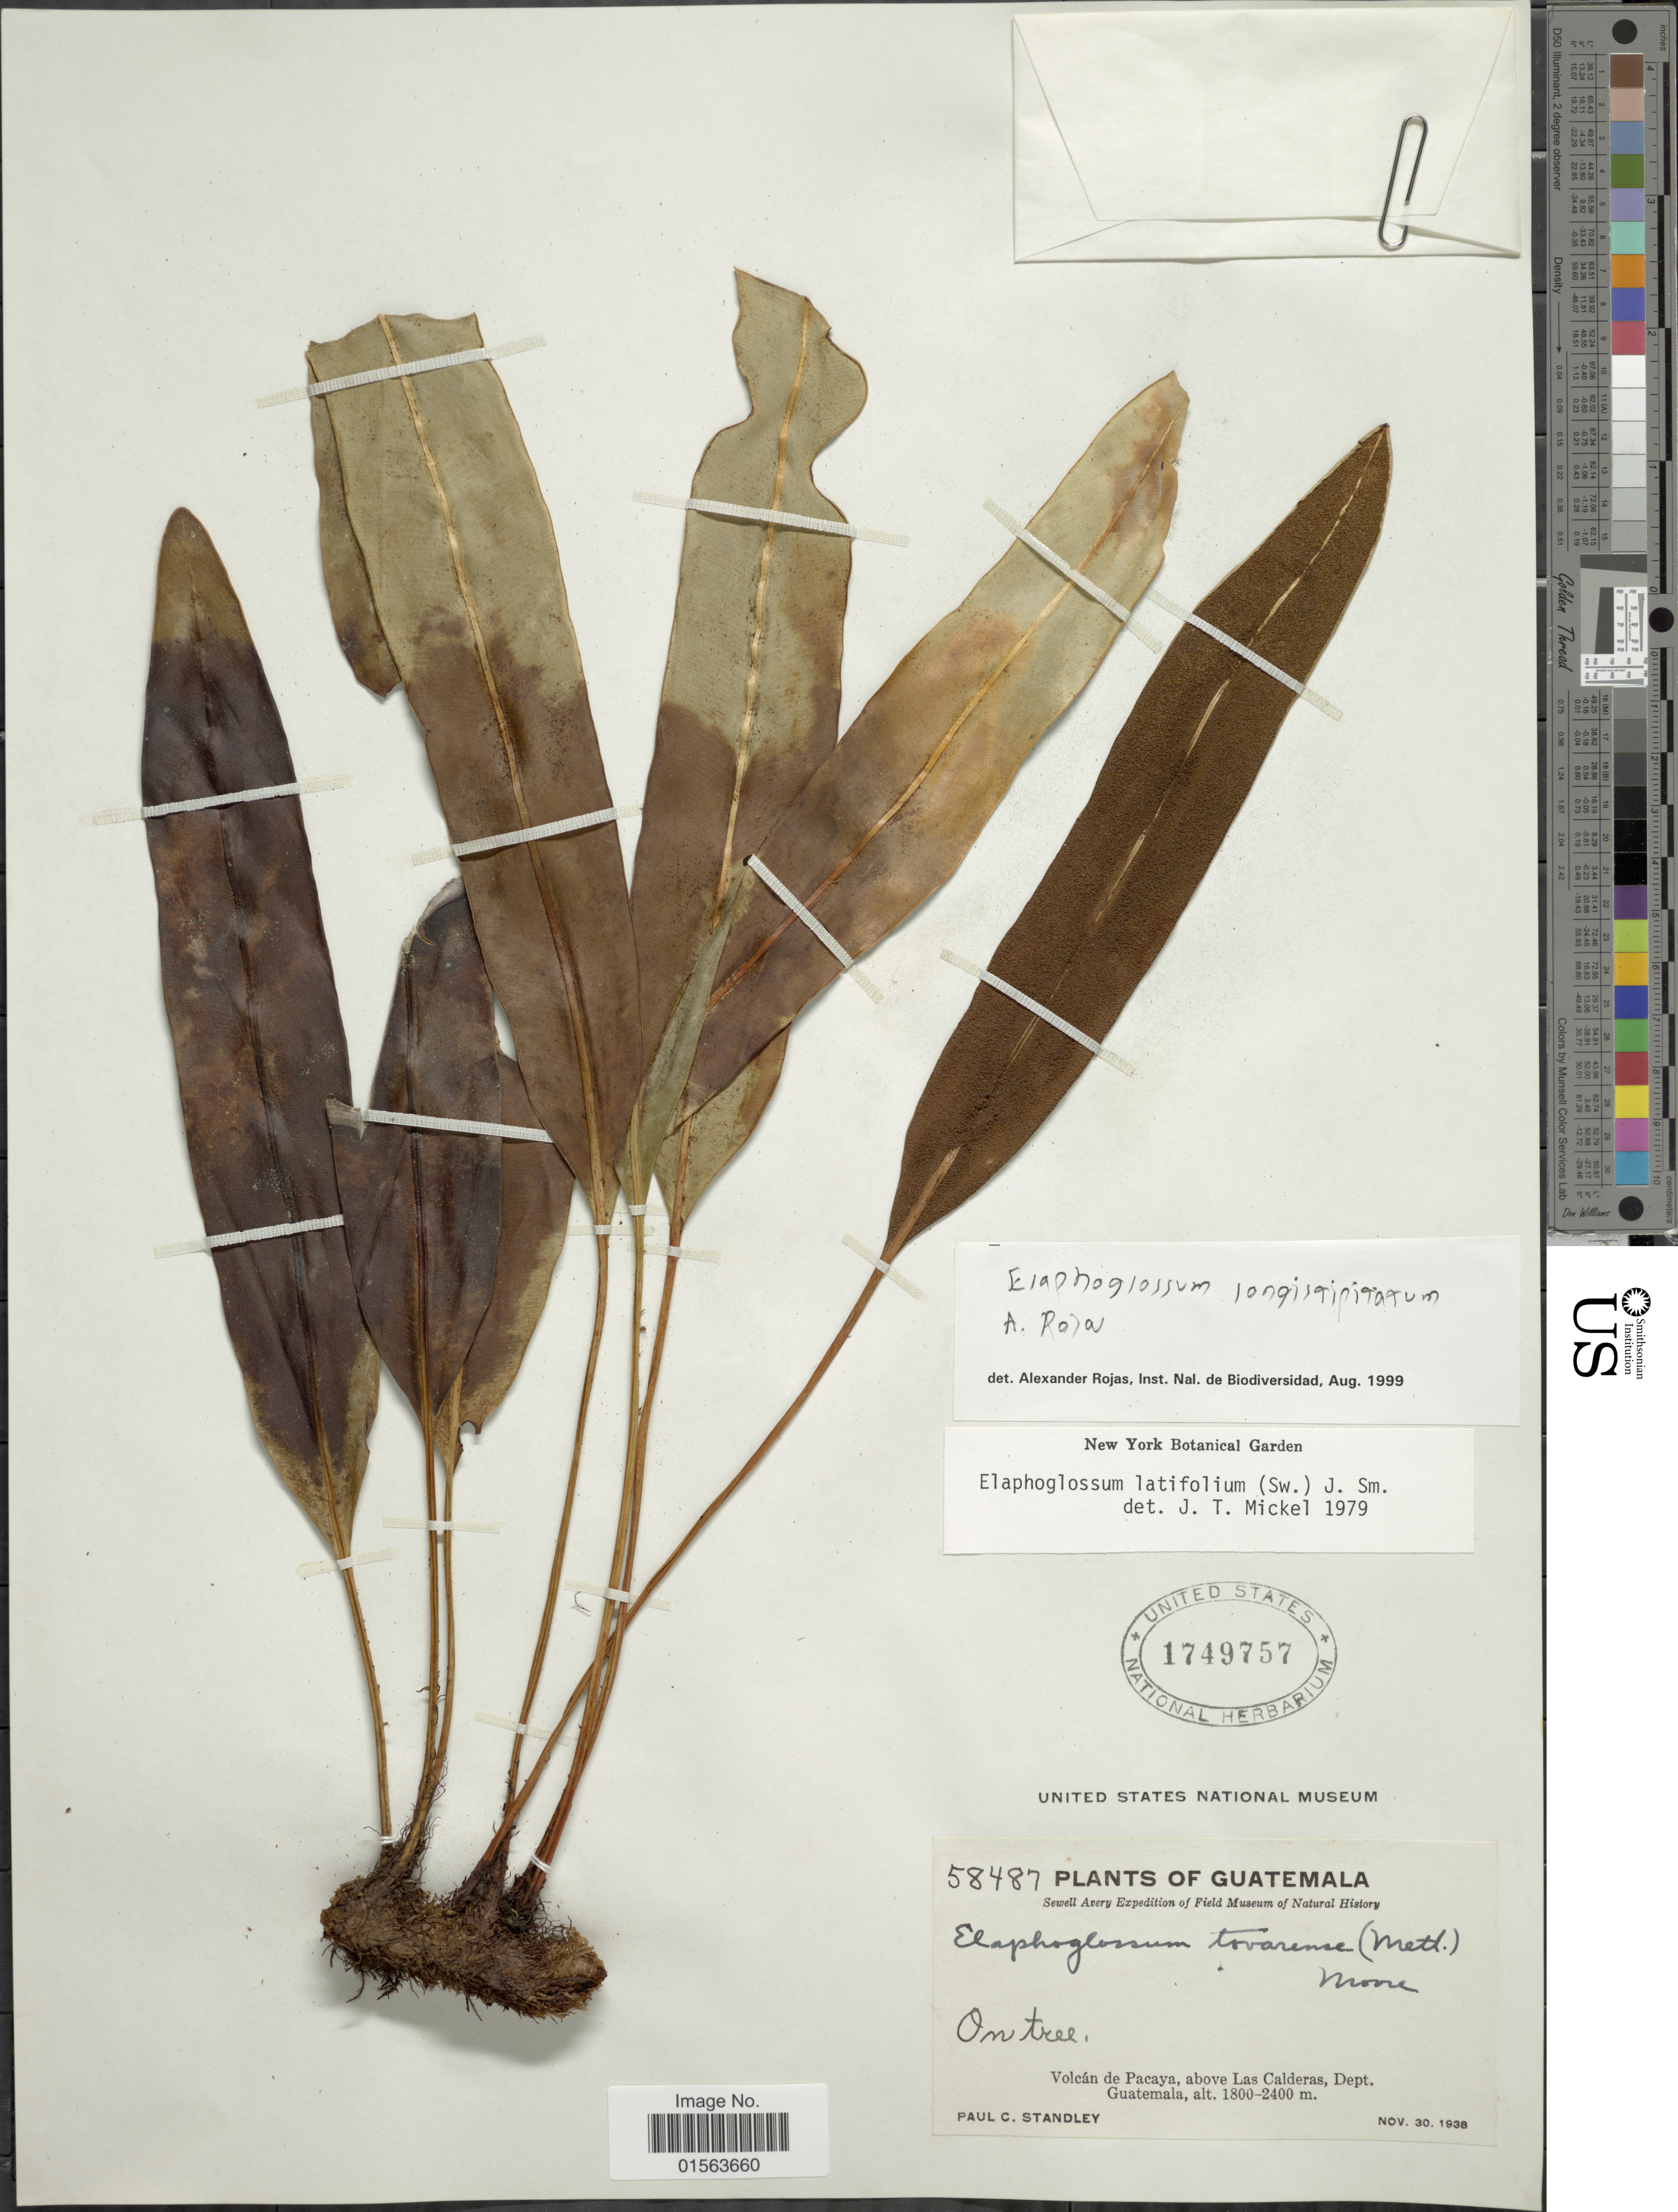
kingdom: Plantae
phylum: Tracheophyta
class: Polypodiopsida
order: Polypodiales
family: Dryopteridaceae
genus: Elaphoglossum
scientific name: Elaphoglossum dissitifrons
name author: Mickel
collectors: P. C. Standley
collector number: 58487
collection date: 1938-11-30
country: Guatemala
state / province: Guatemala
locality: Volcan de Pacaya, above Las Calderas, Dept. Guatemala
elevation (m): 1800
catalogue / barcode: US 1749757